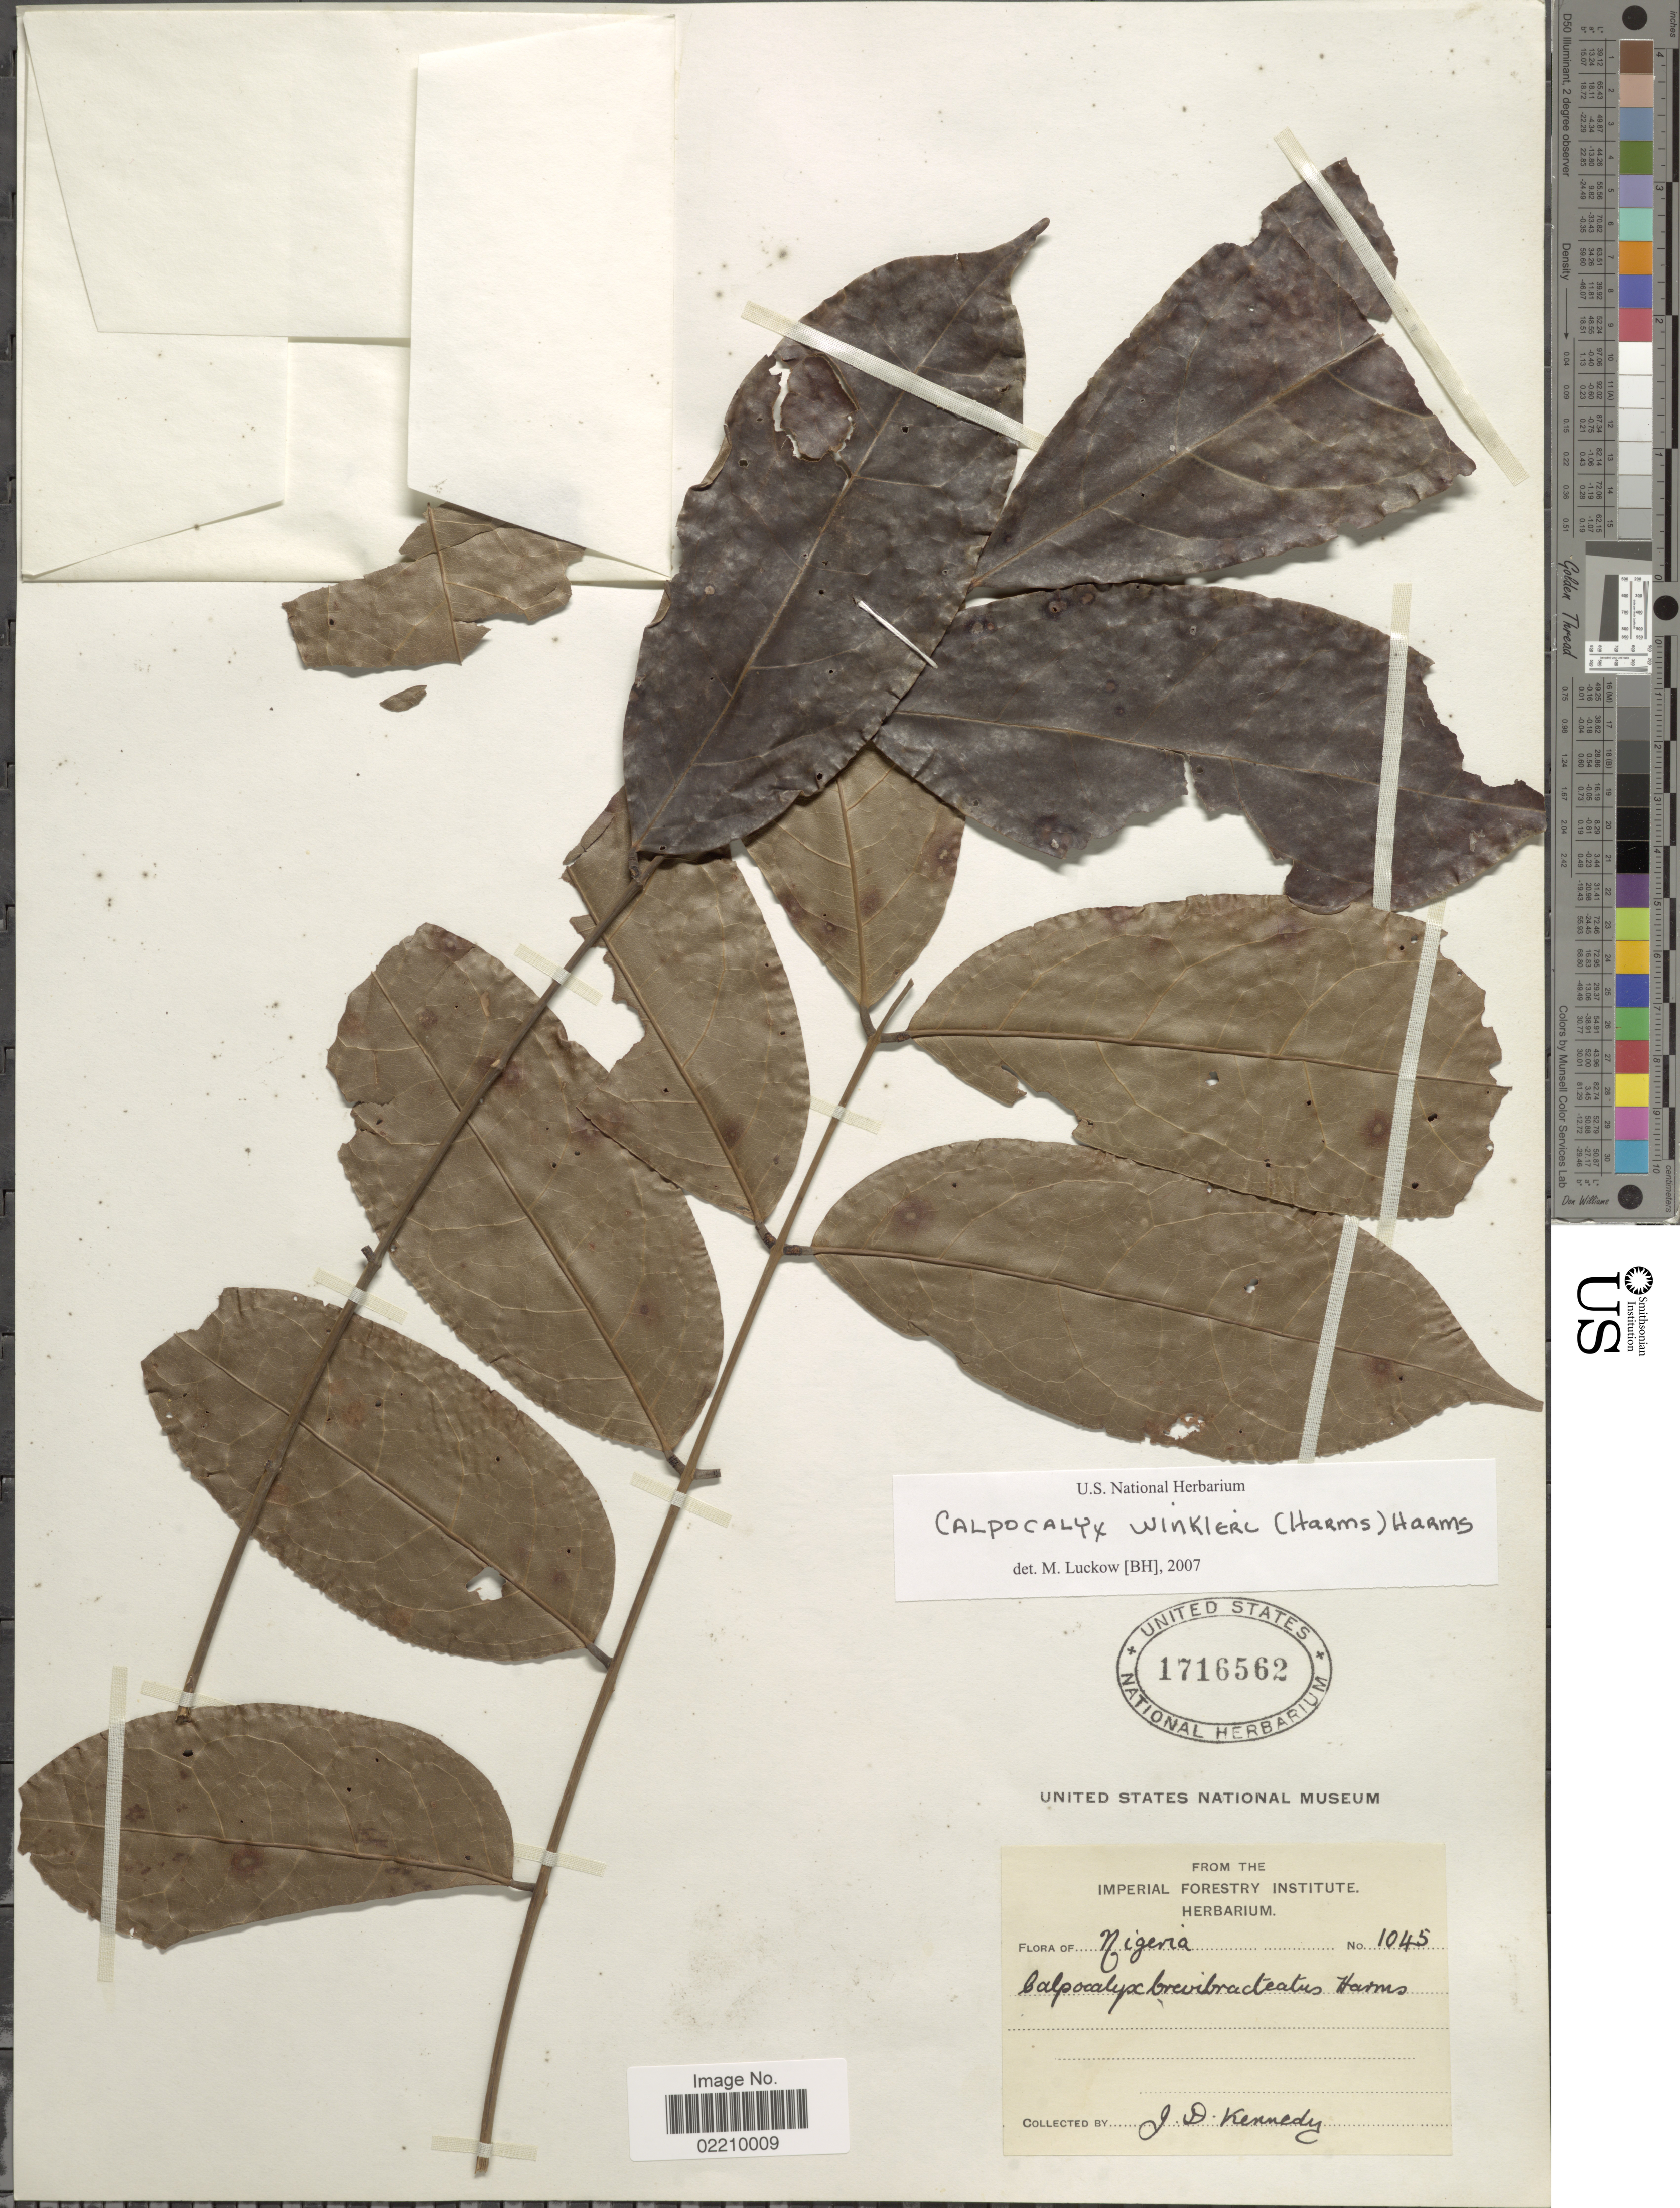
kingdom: Plantae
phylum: Tracheophyta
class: Magnoliopsida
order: Fabales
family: Fabaceae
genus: Calpocalyx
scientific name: Calpocalyx winkleri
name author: Harms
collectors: J. D. Kennedy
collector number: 1045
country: Niger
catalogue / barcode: US 1716562